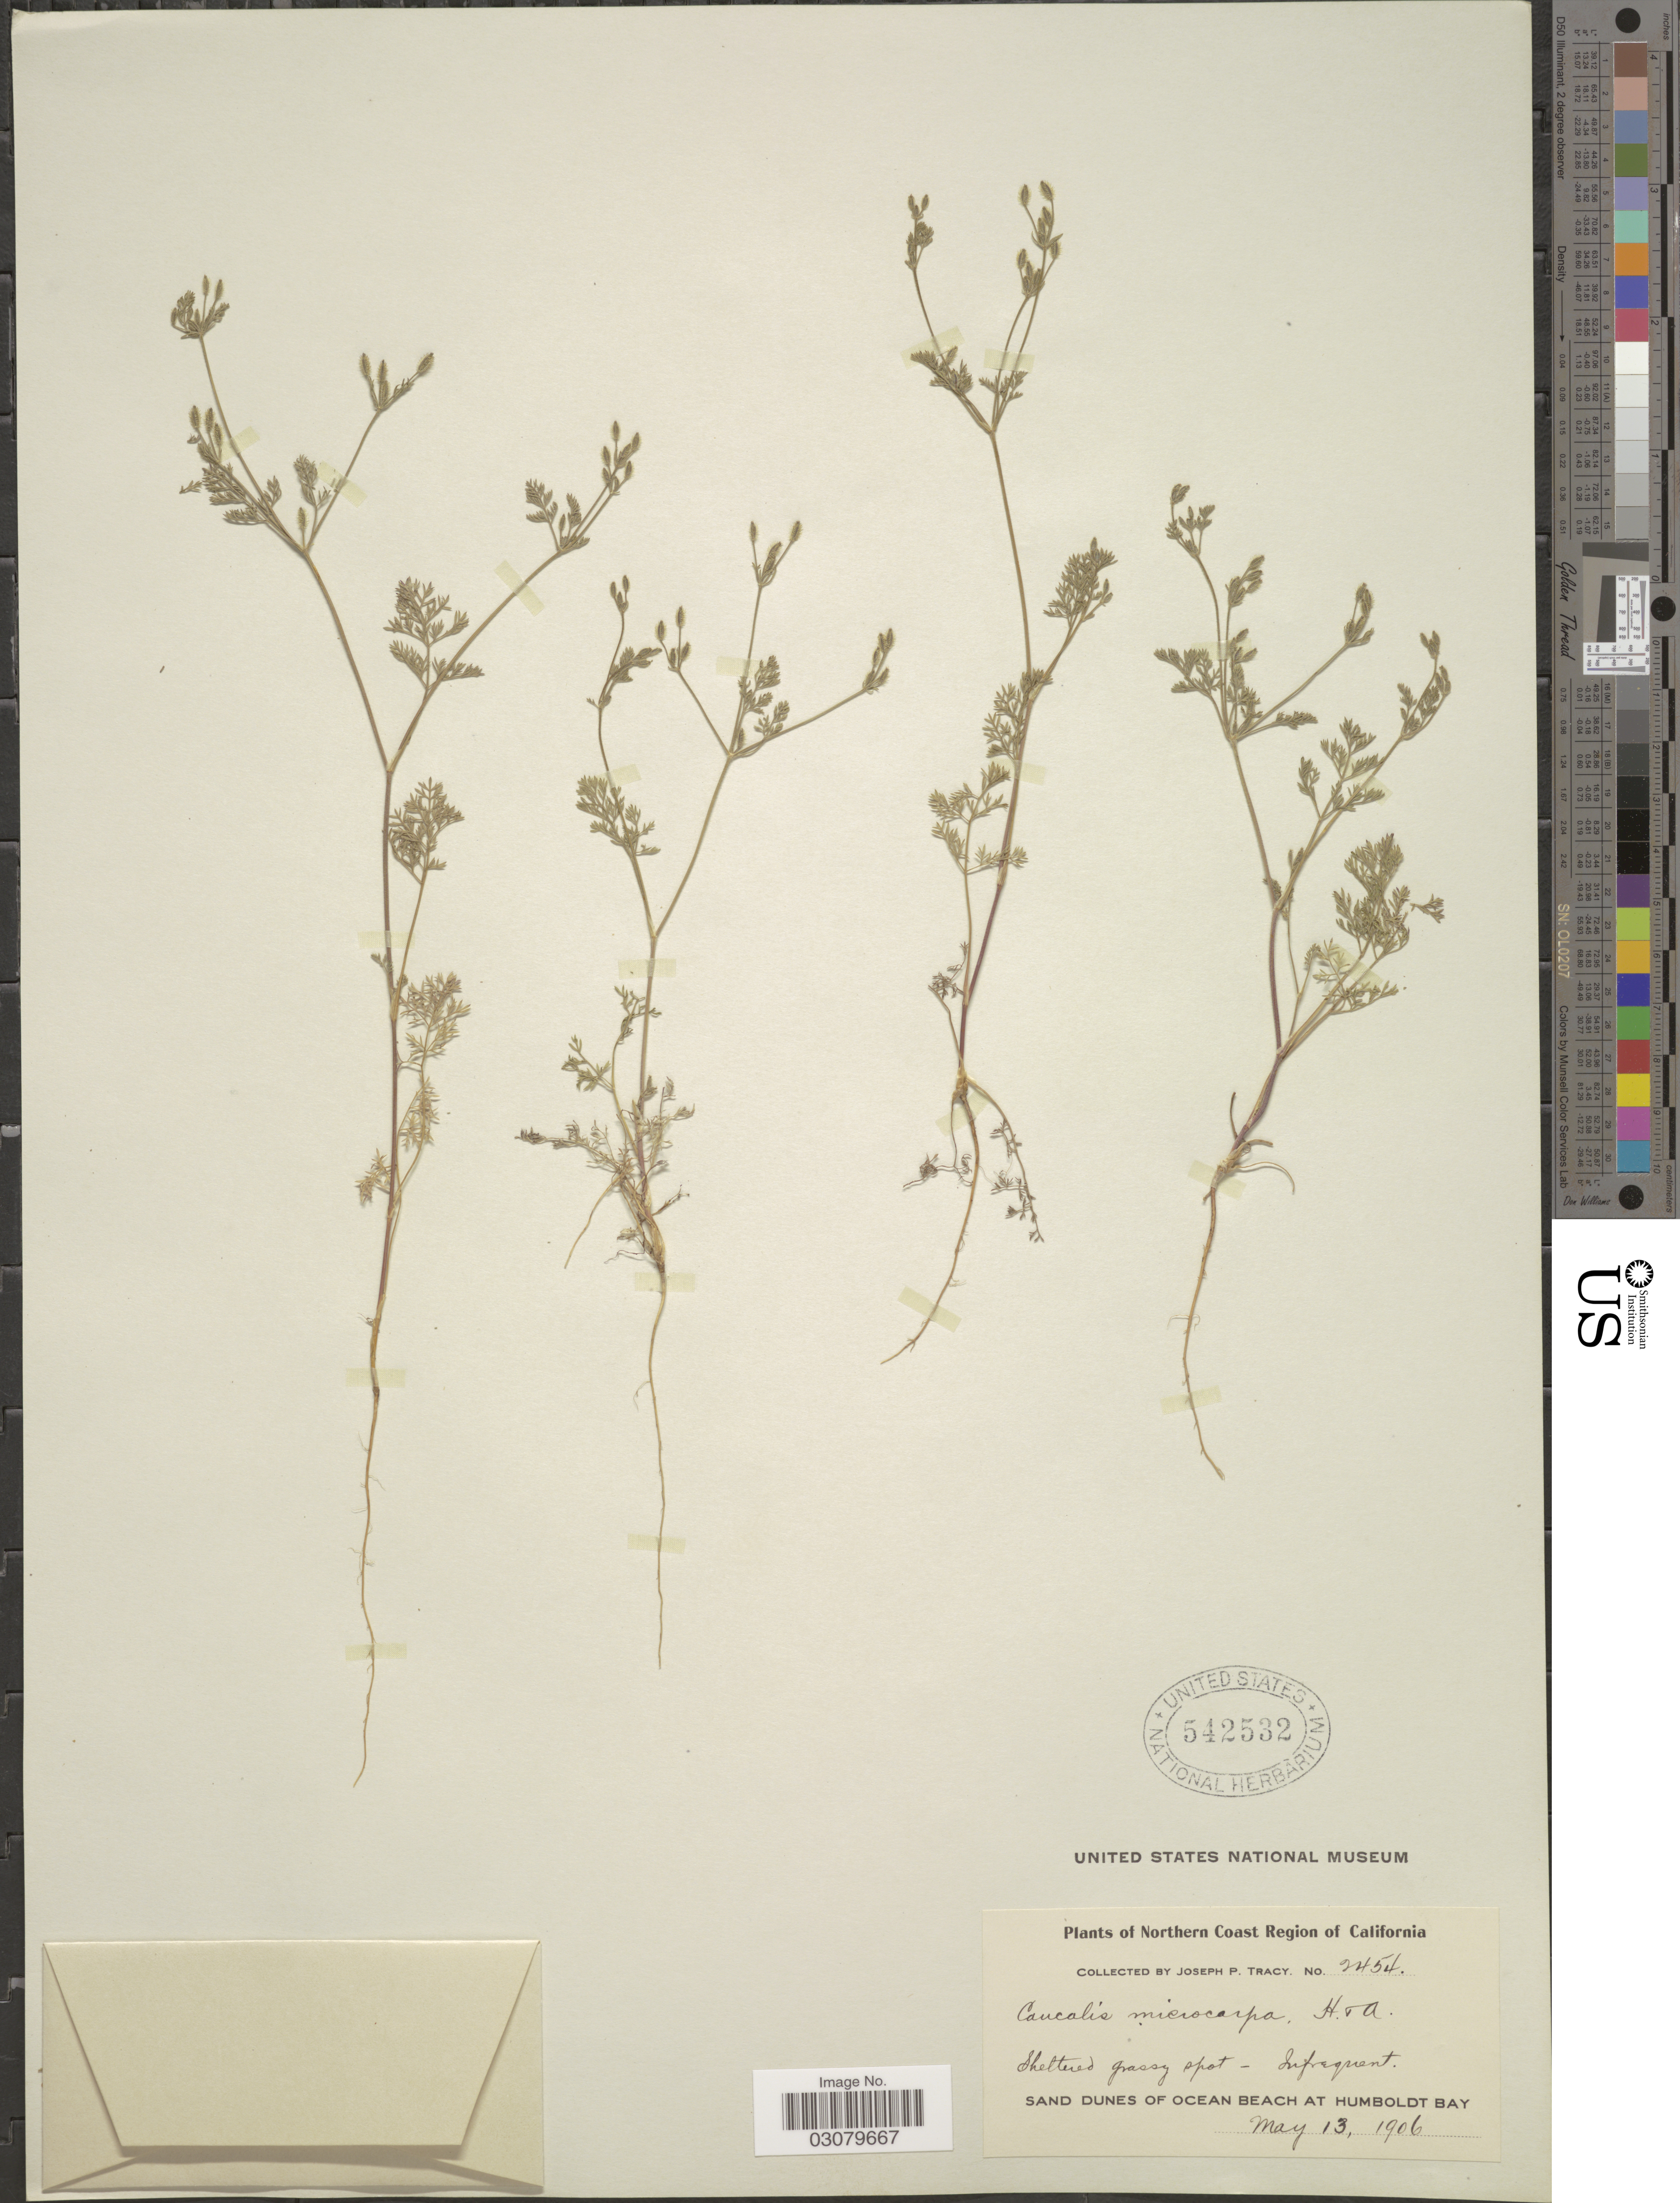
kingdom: Plantae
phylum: Tracheophyta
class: Magnoliopsida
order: Apiales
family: Apiaceae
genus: Caucalis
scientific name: Caucalis microcarpa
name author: Hook. & Arn.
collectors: J. Tracy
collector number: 2454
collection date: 1906-05-13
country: United States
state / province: California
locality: Northern Coast Region of California. Sand dunes of Ocean Beach at Humboldt Bay.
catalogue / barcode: US 542532